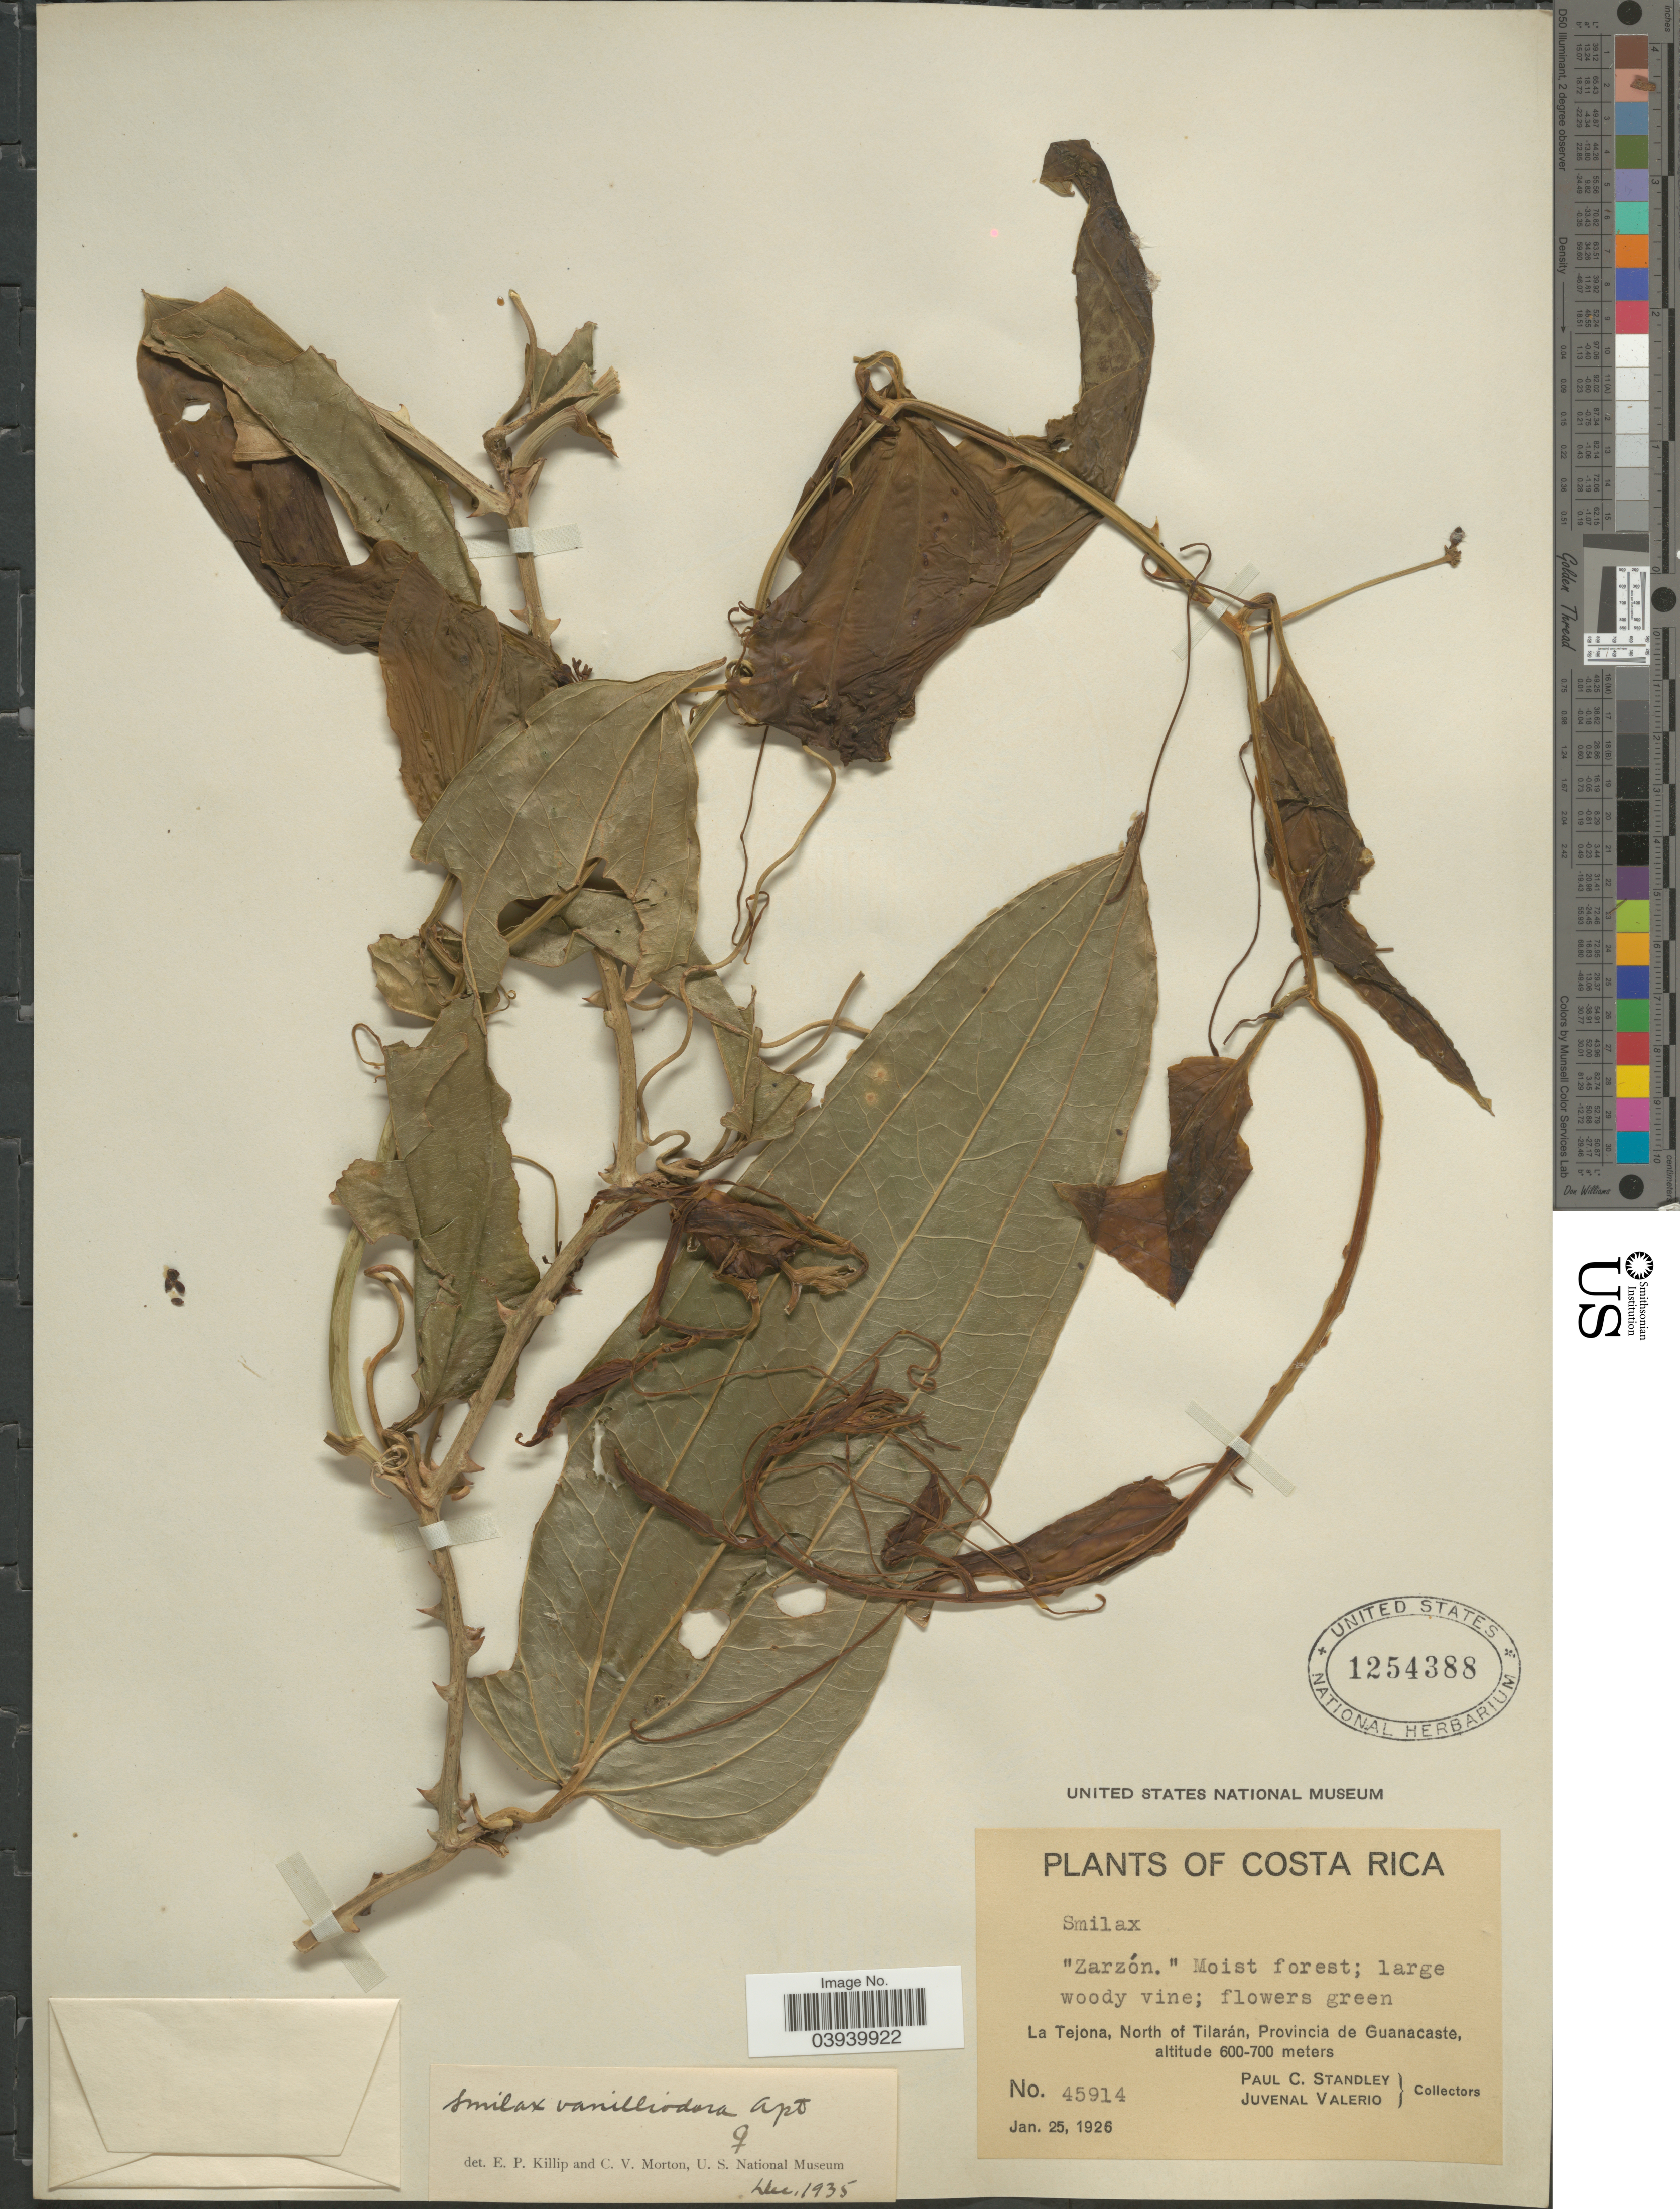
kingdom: Plantae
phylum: Tracheophyta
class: Liliopsida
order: Liliales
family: Smilacaceae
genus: Smilax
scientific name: Smilax vanilliodora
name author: F.W. Apt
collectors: P. C. Standley & J. Valerio R.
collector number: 45914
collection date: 1926-01-25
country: Costa Rica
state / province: Guanacaste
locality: La Tejona, North of Tilarán.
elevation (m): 600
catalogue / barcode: US 1254388